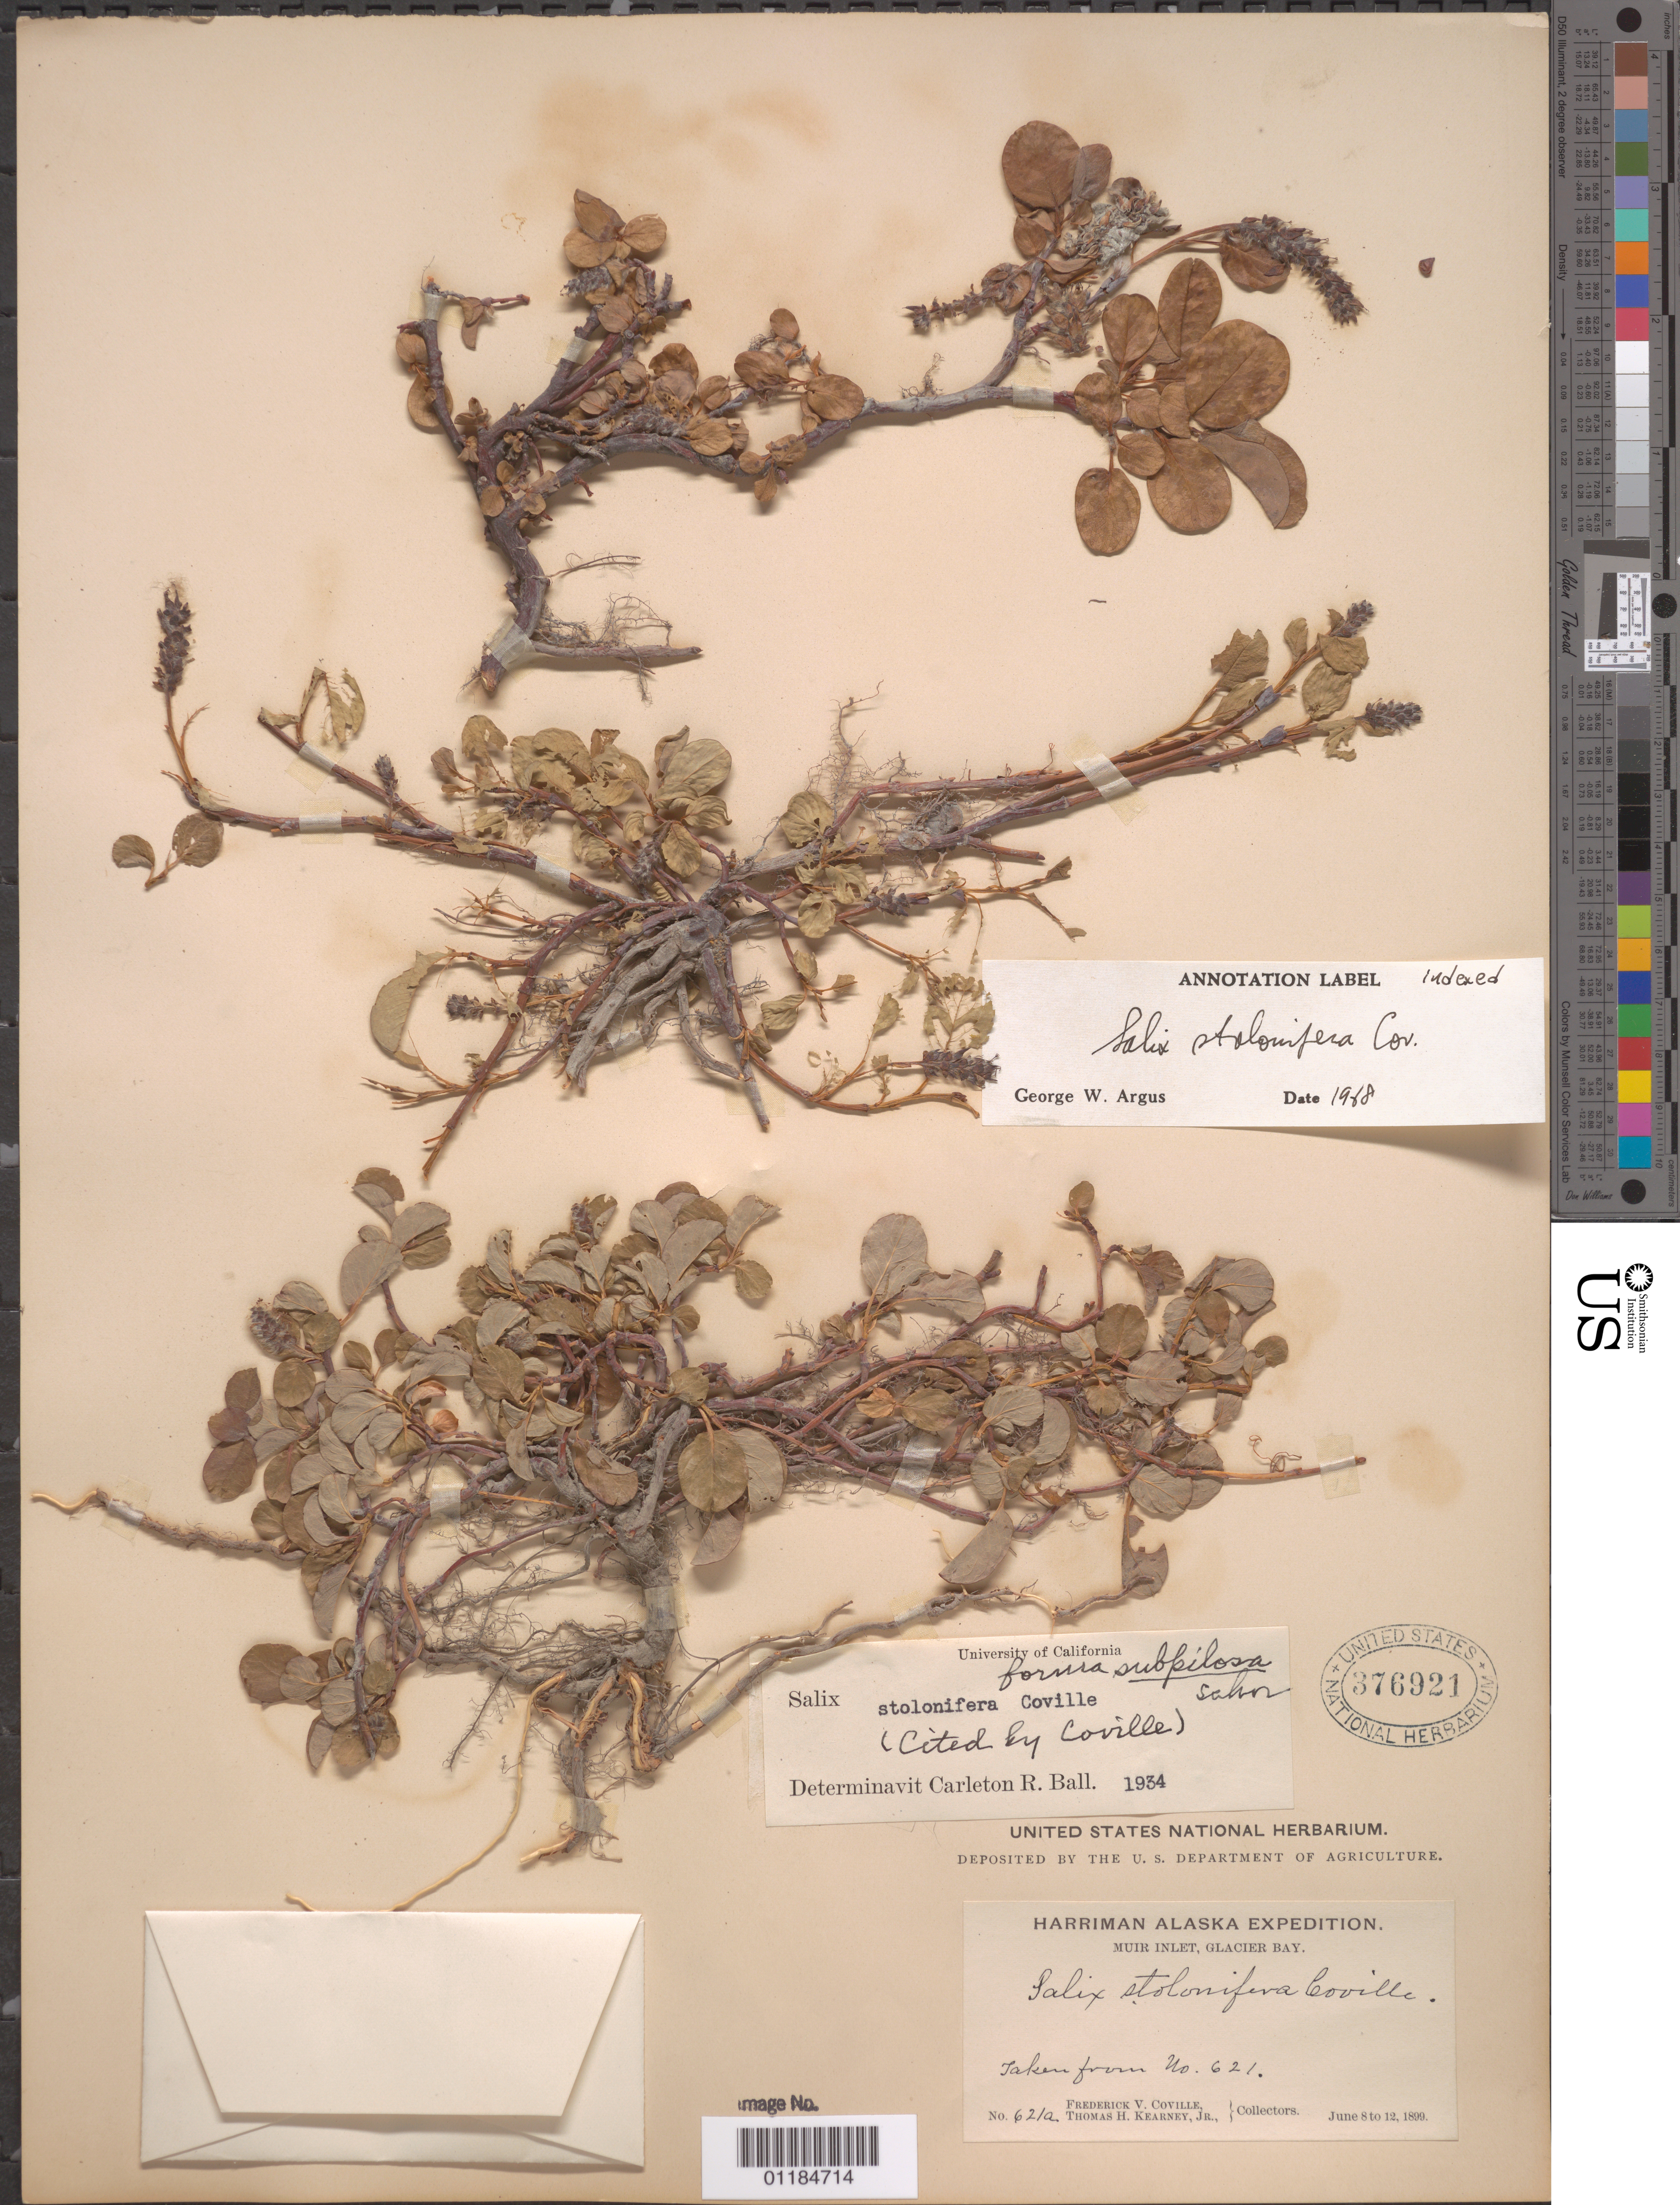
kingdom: Plantae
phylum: Tracheophyta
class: Magnoliopsida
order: Malpighiales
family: Salicaceae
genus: Salix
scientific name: Salix stolonifera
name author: Coville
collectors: F. V. Coville & T. H. Kearney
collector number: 621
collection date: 1899-06-08/1899-06-12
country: United States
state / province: Alaska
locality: Muir Inlet, Glacier Bay.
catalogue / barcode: US 376921